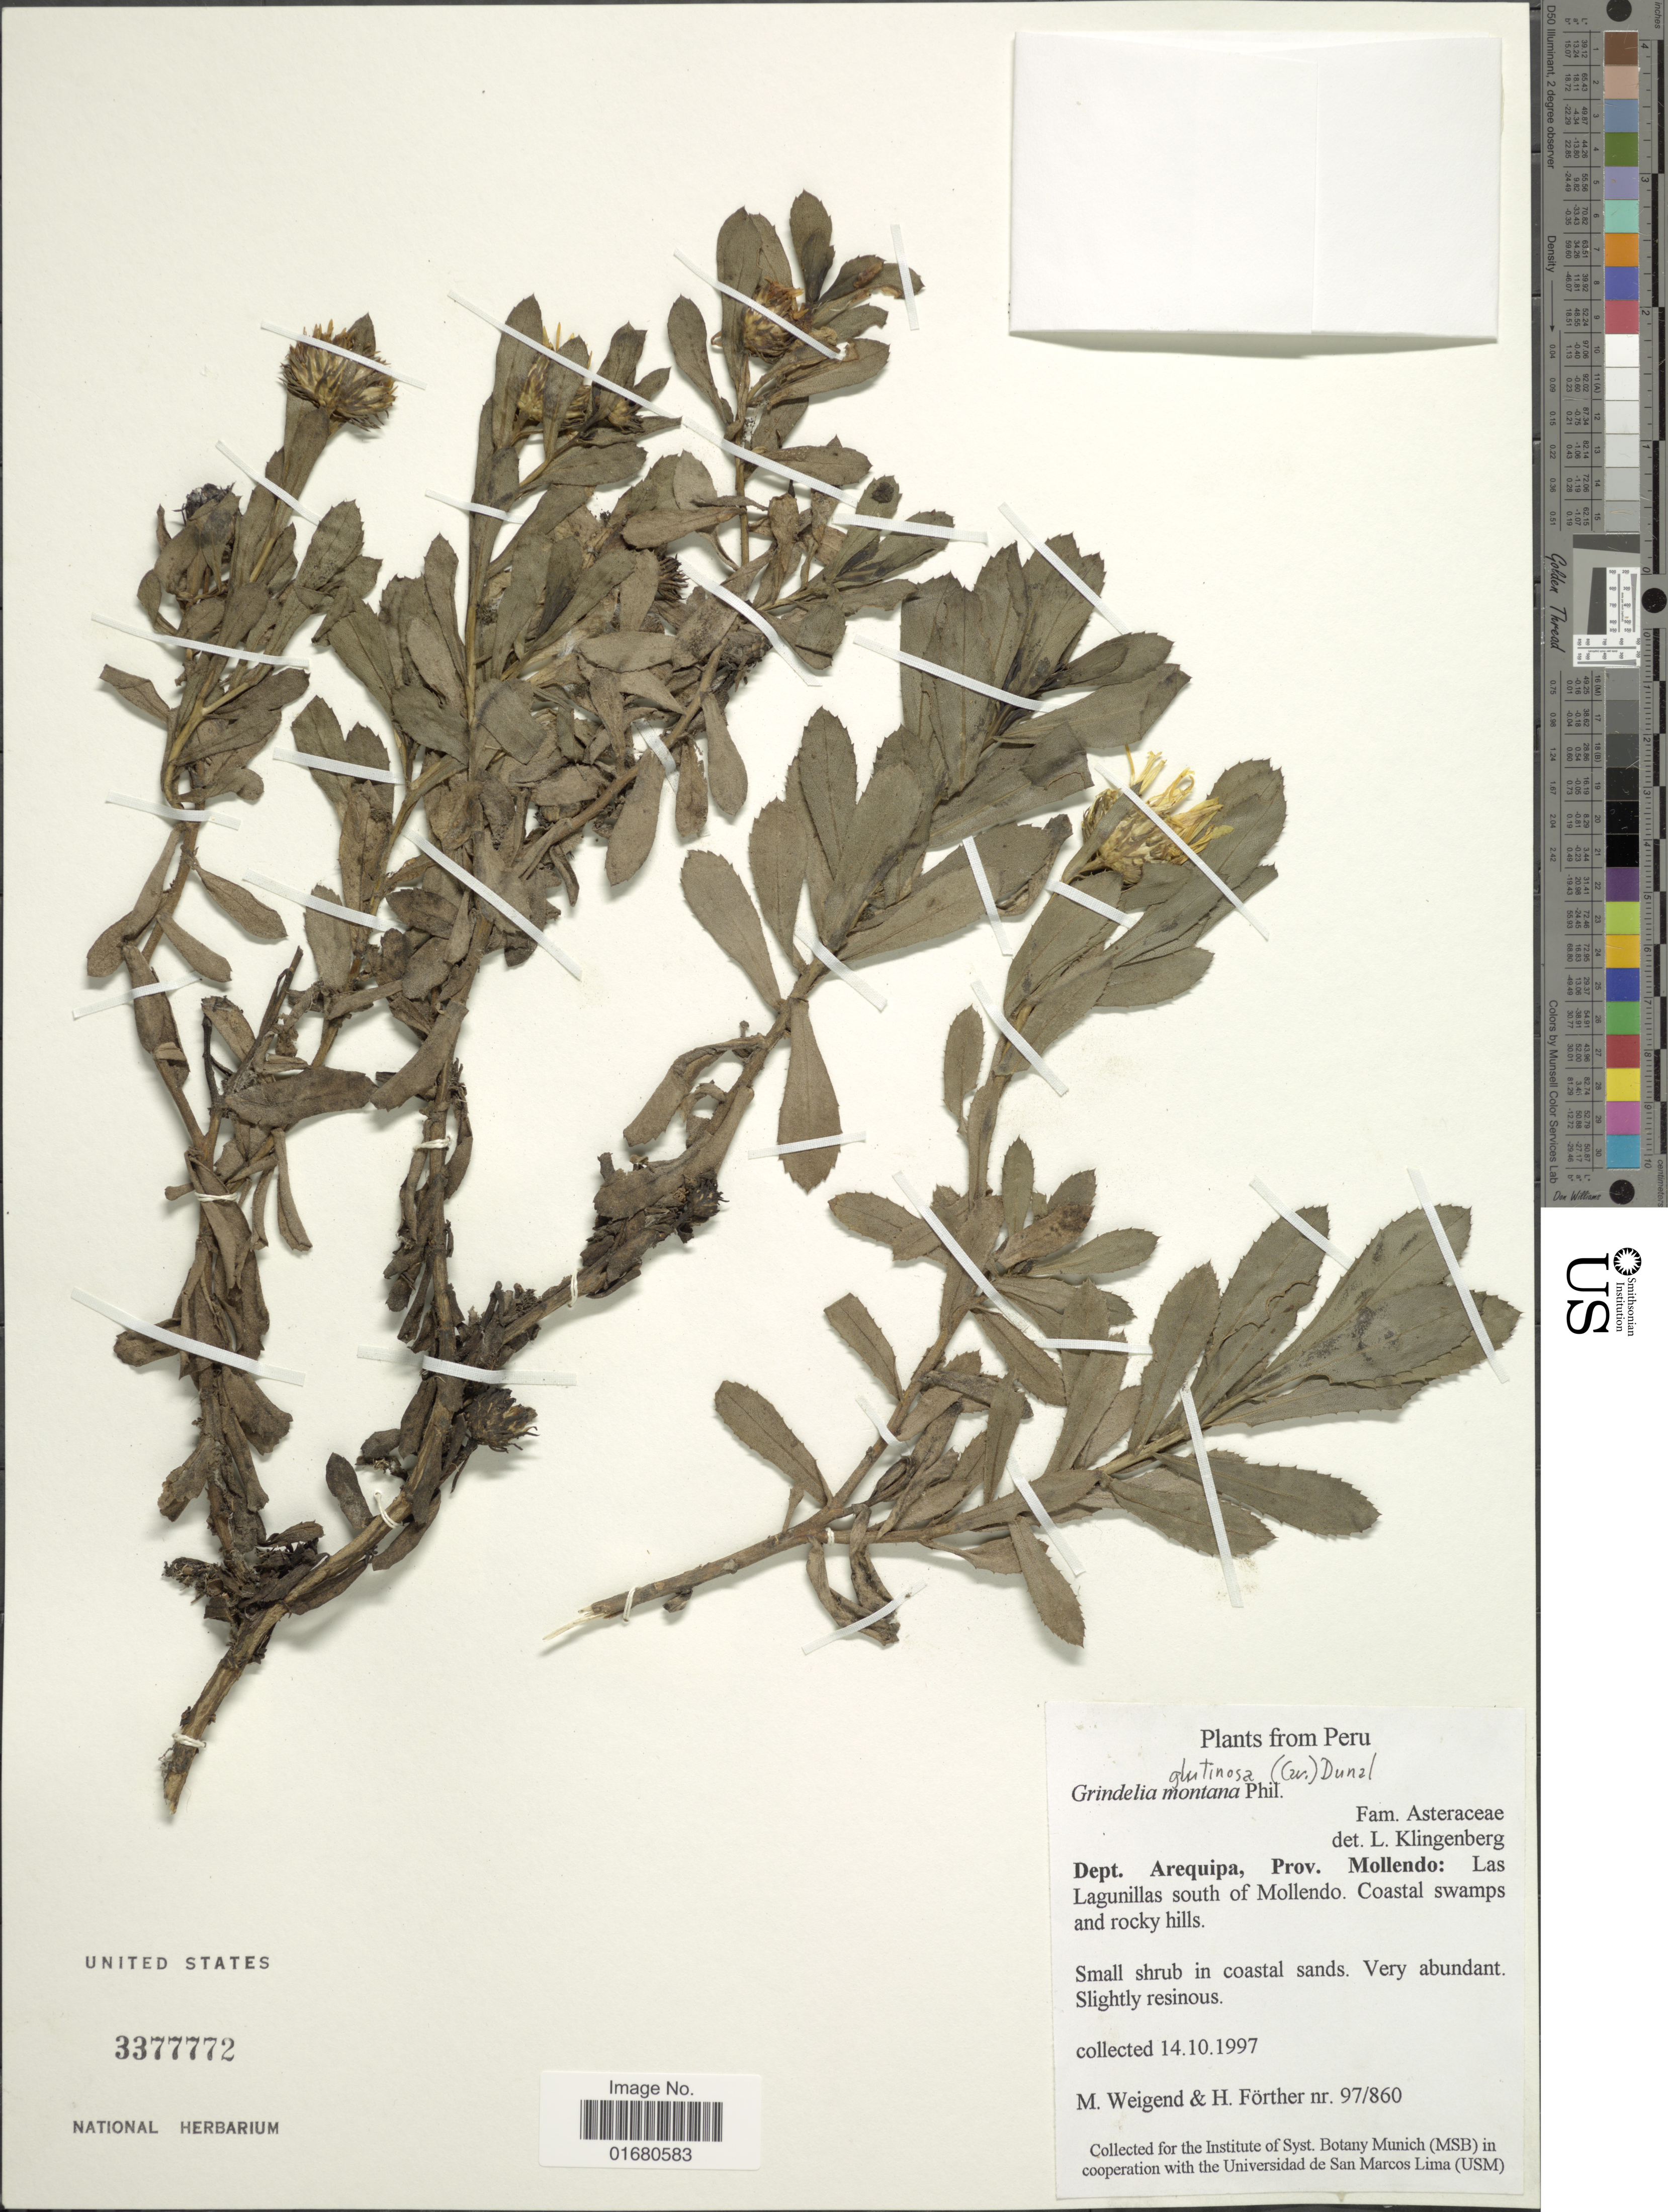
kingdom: Plantae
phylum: Tracheophyta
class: Magnoliopsida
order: Asterales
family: Asteraceae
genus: Grindelia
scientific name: Grindelia glutinosa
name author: (Cav.) Dunal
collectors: M. Weigend & H. Förther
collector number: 97/860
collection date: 1997-10-14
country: Peru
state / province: Arequipa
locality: Dept. Arequipa, Prov. Mollendo; Las Lagunillas south of Mollendo, Coasta; swamp and rocky hills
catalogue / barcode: US 3377772